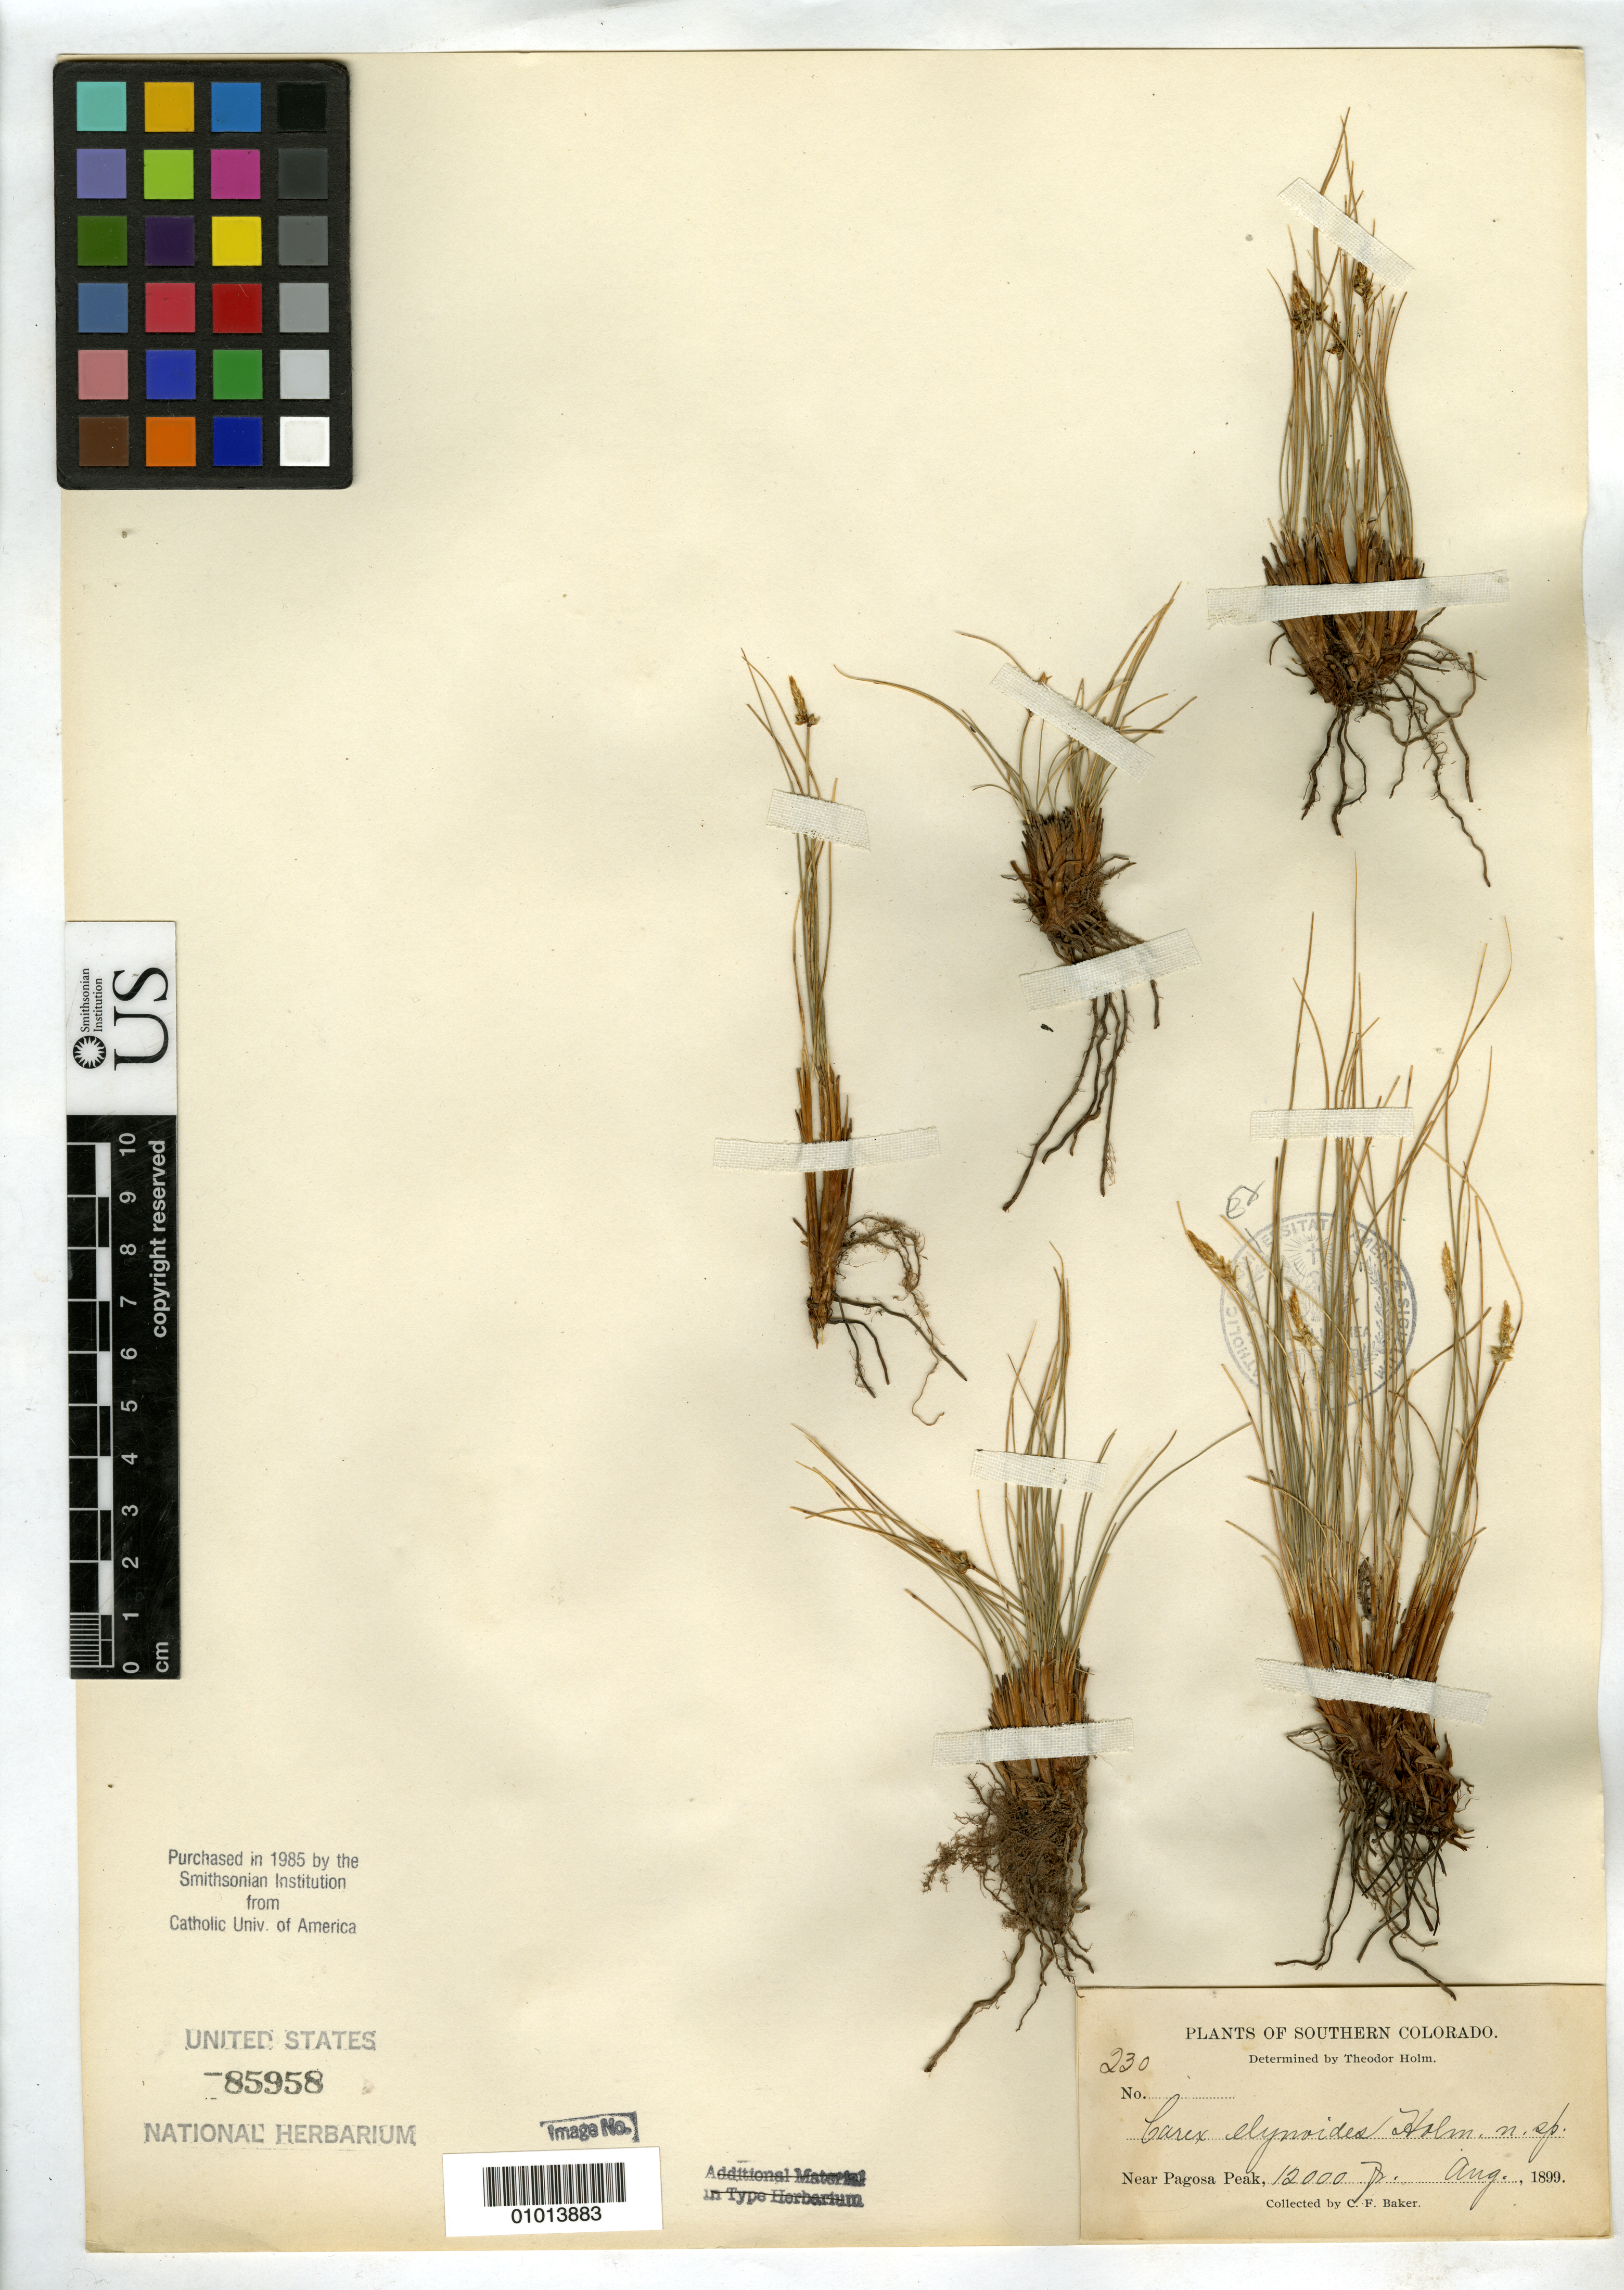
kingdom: Plantae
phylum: Tracheophyta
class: Liliopsida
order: Poales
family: Cyperaceae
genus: Carex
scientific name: Carex elynoides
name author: Holm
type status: Isosyntype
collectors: C. F. Baker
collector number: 230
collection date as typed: Aug 1899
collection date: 1899-08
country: United States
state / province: Colorado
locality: Southern Colorado, near Pagosa Peak.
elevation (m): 3658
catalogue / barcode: US 85958